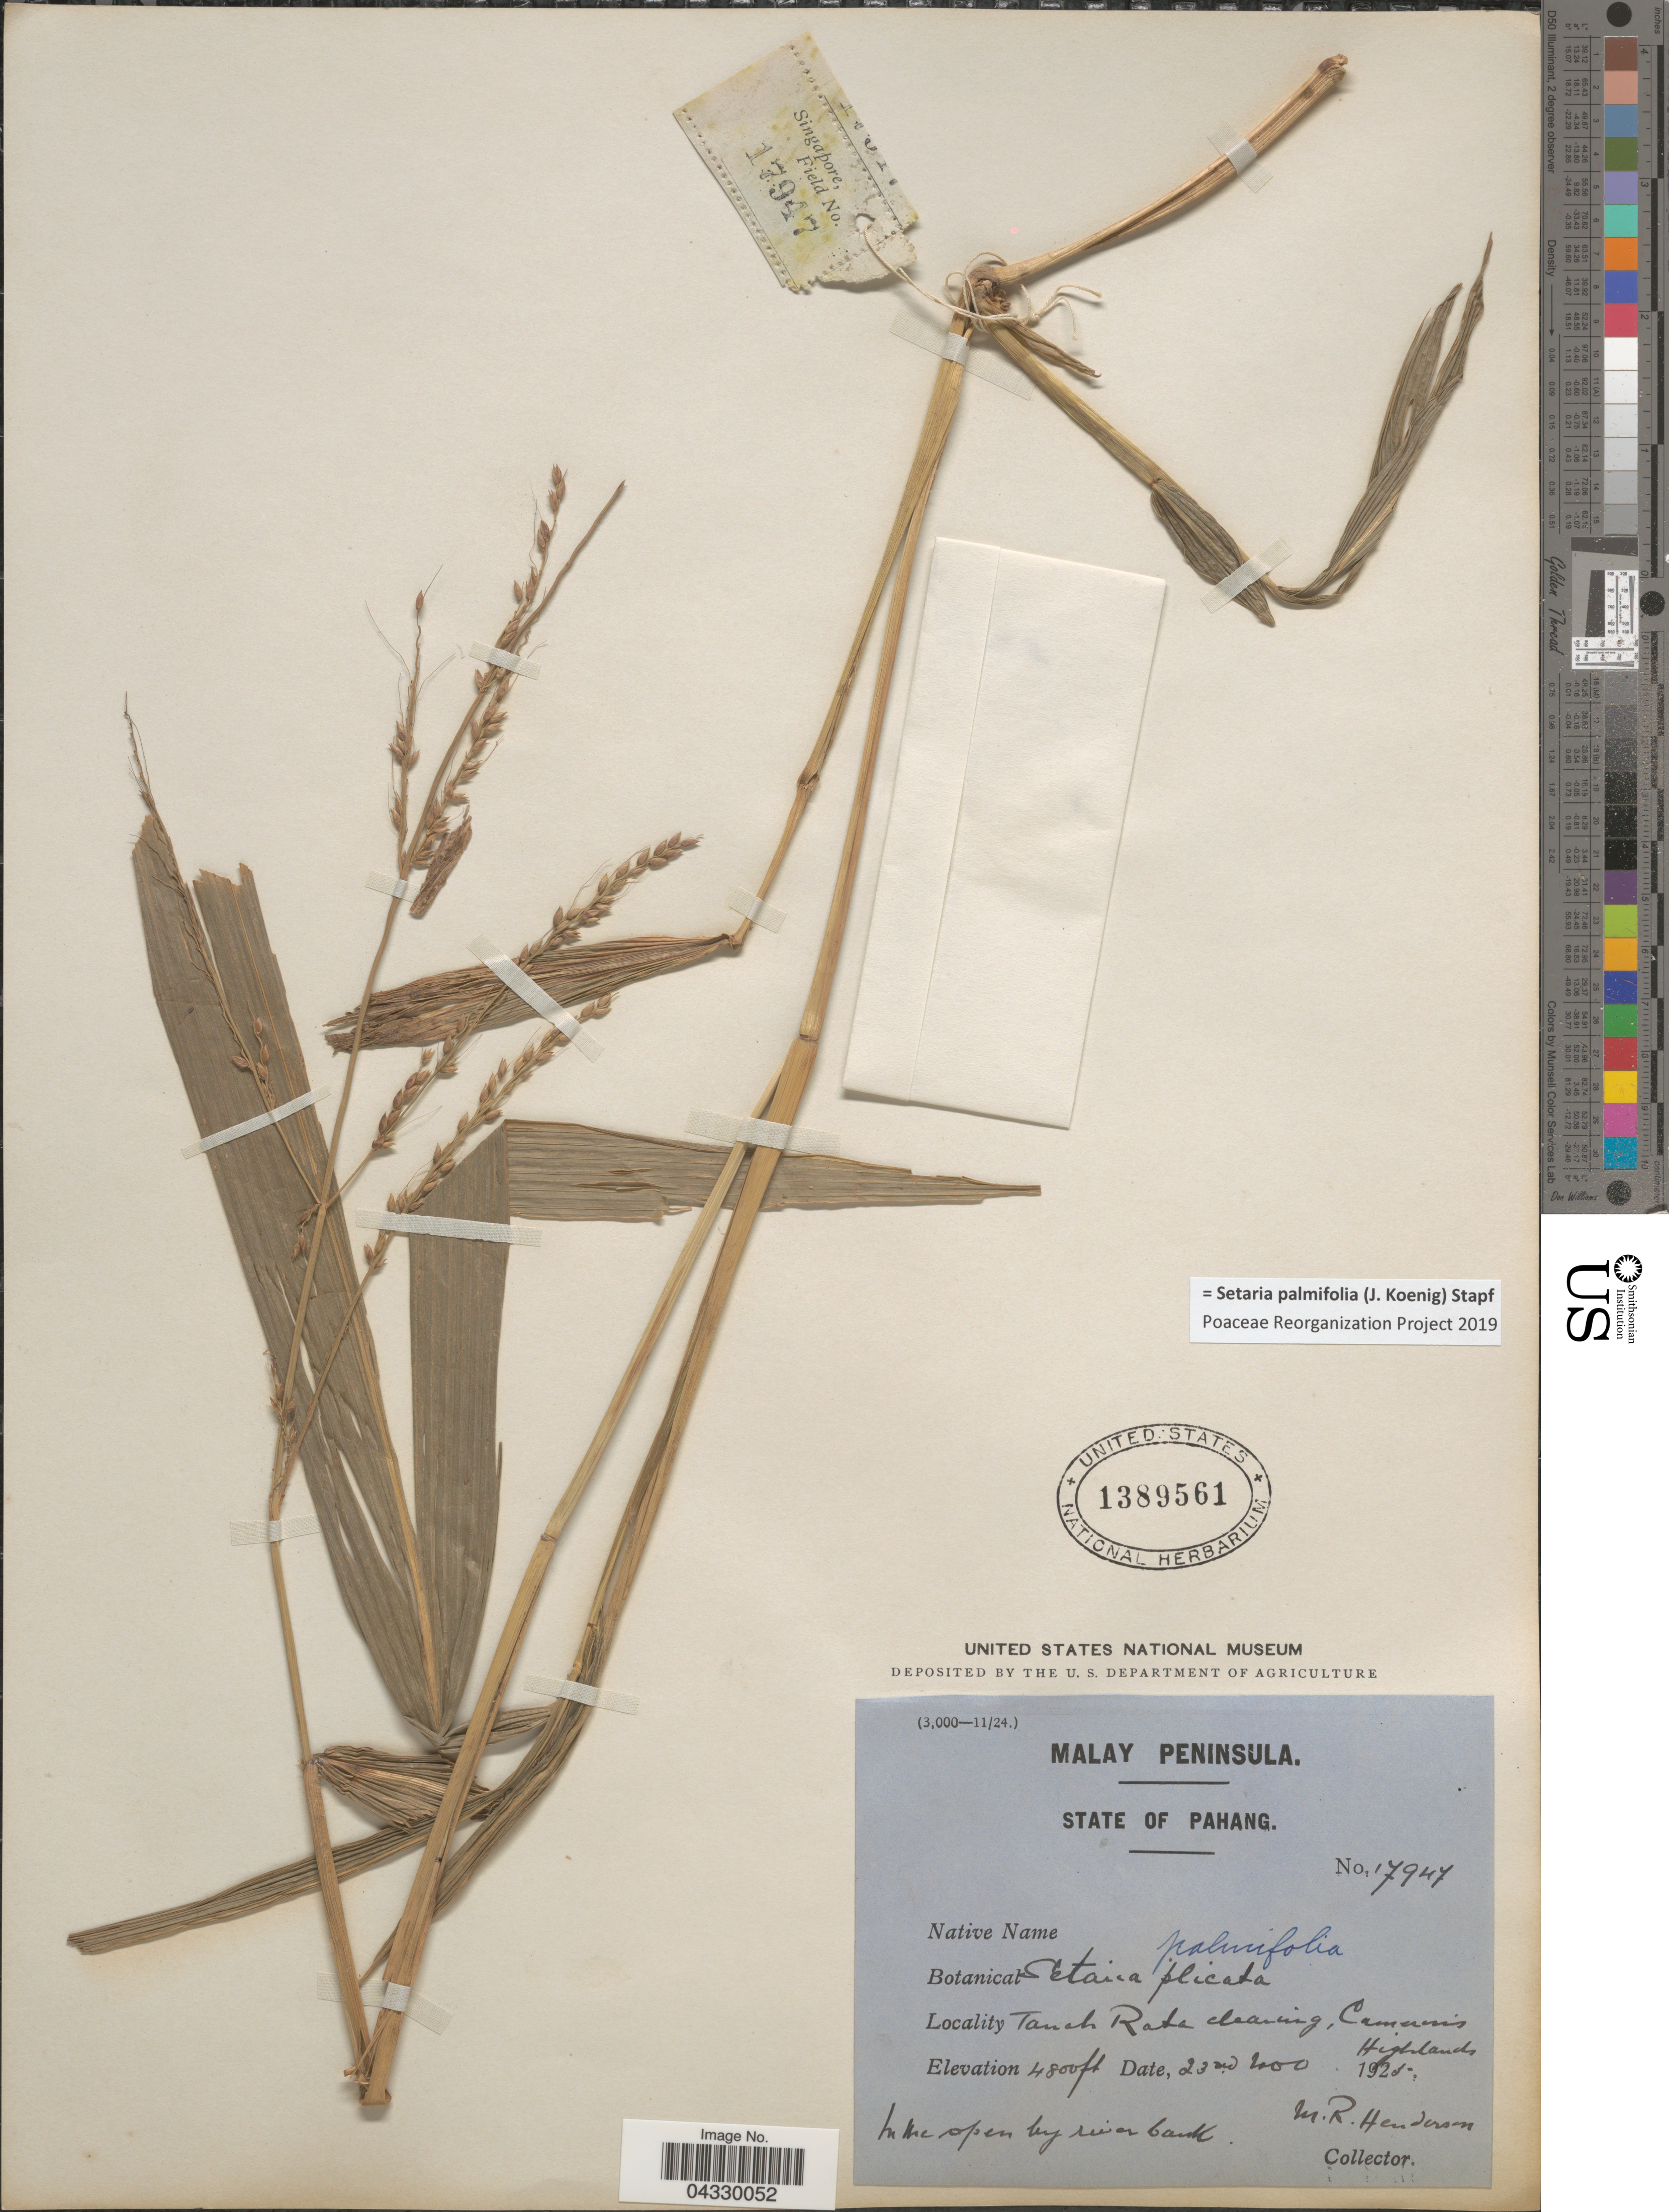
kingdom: Plantae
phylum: Tracheophyta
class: Liliopsida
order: Poales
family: Poaceae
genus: Setaria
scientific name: Setaria palmifolia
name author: (J. Koenig) Stapf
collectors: M. Henderson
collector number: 17947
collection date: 1925-11-23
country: Malaysia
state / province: Pahang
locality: Malay Peninsula. State of Pahang. Tanah Rata clearing, Cameron's Highlands.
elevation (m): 1463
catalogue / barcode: US 1389561